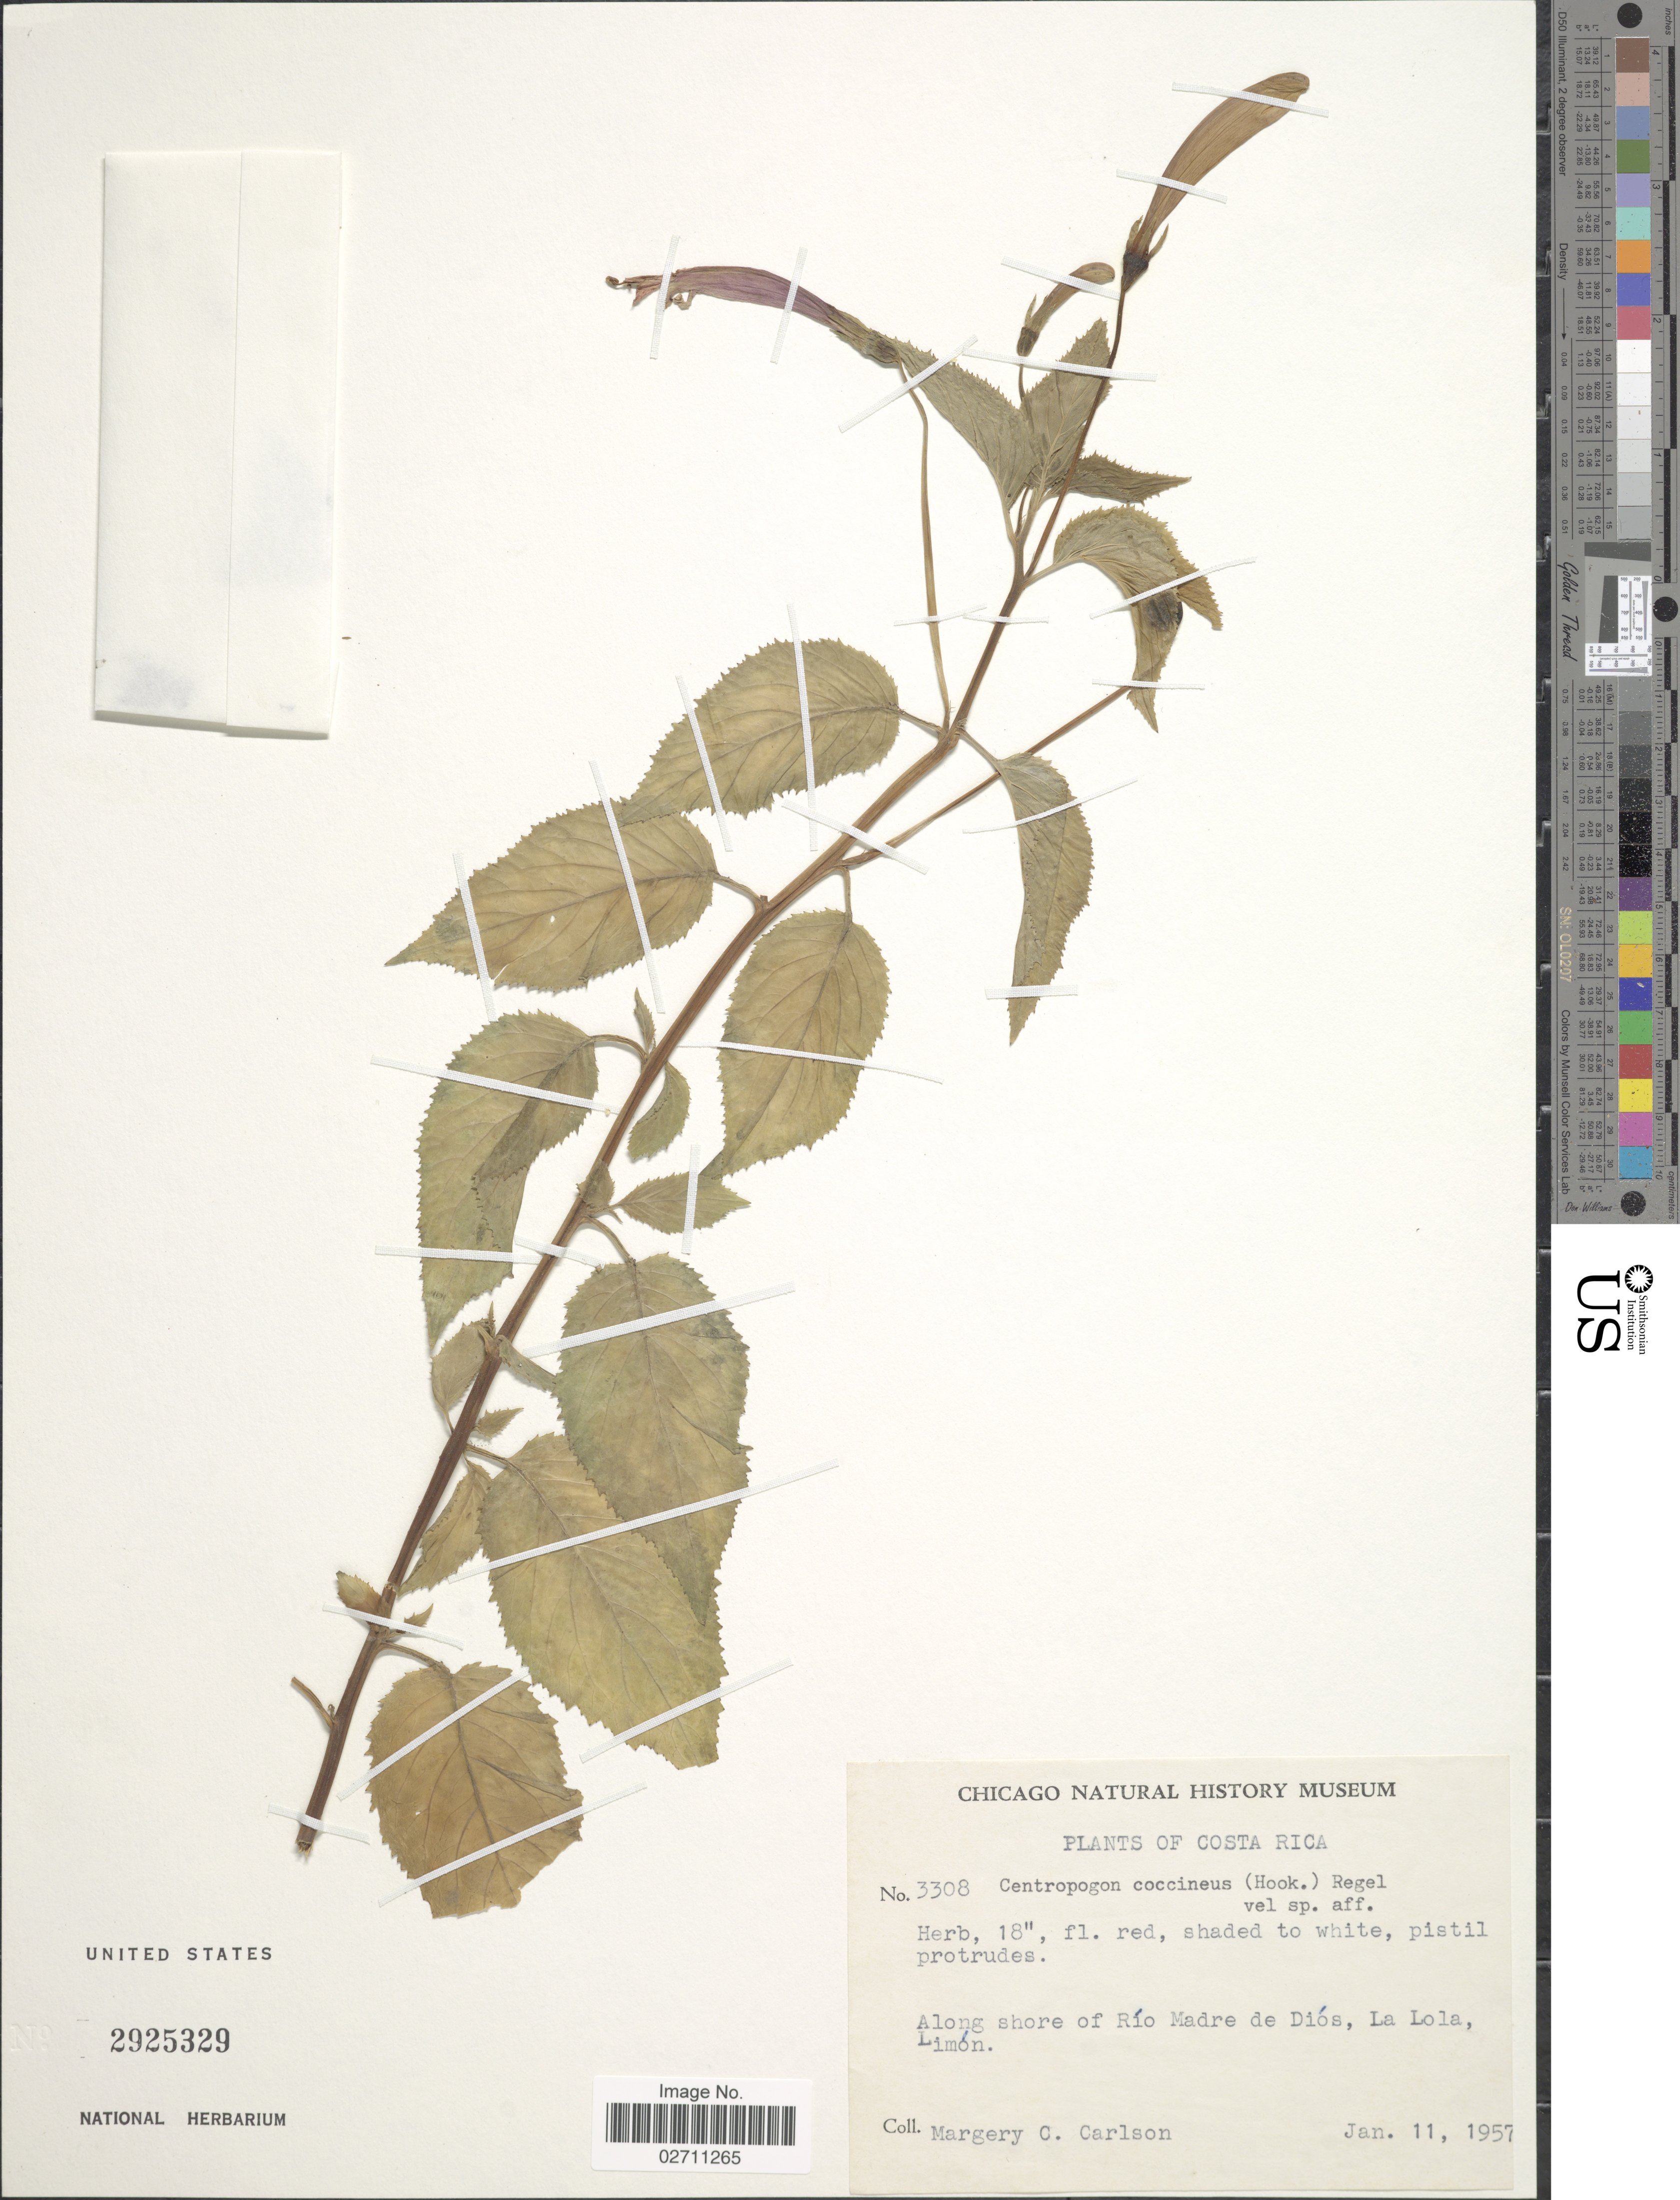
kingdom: Plantae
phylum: Tracheophyta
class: Magnoliopsida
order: Asterales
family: Campanulaceae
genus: Centropogon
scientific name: Centropogon coccineus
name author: (Hook.) Regel ex B.D. Jacks.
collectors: M. C. Carlson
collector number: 3308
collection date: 1957-01-11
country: Costa Rica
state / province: Limón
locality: Along shore of Rio Madre de Dios, La Lola.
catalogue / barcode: US 2925329